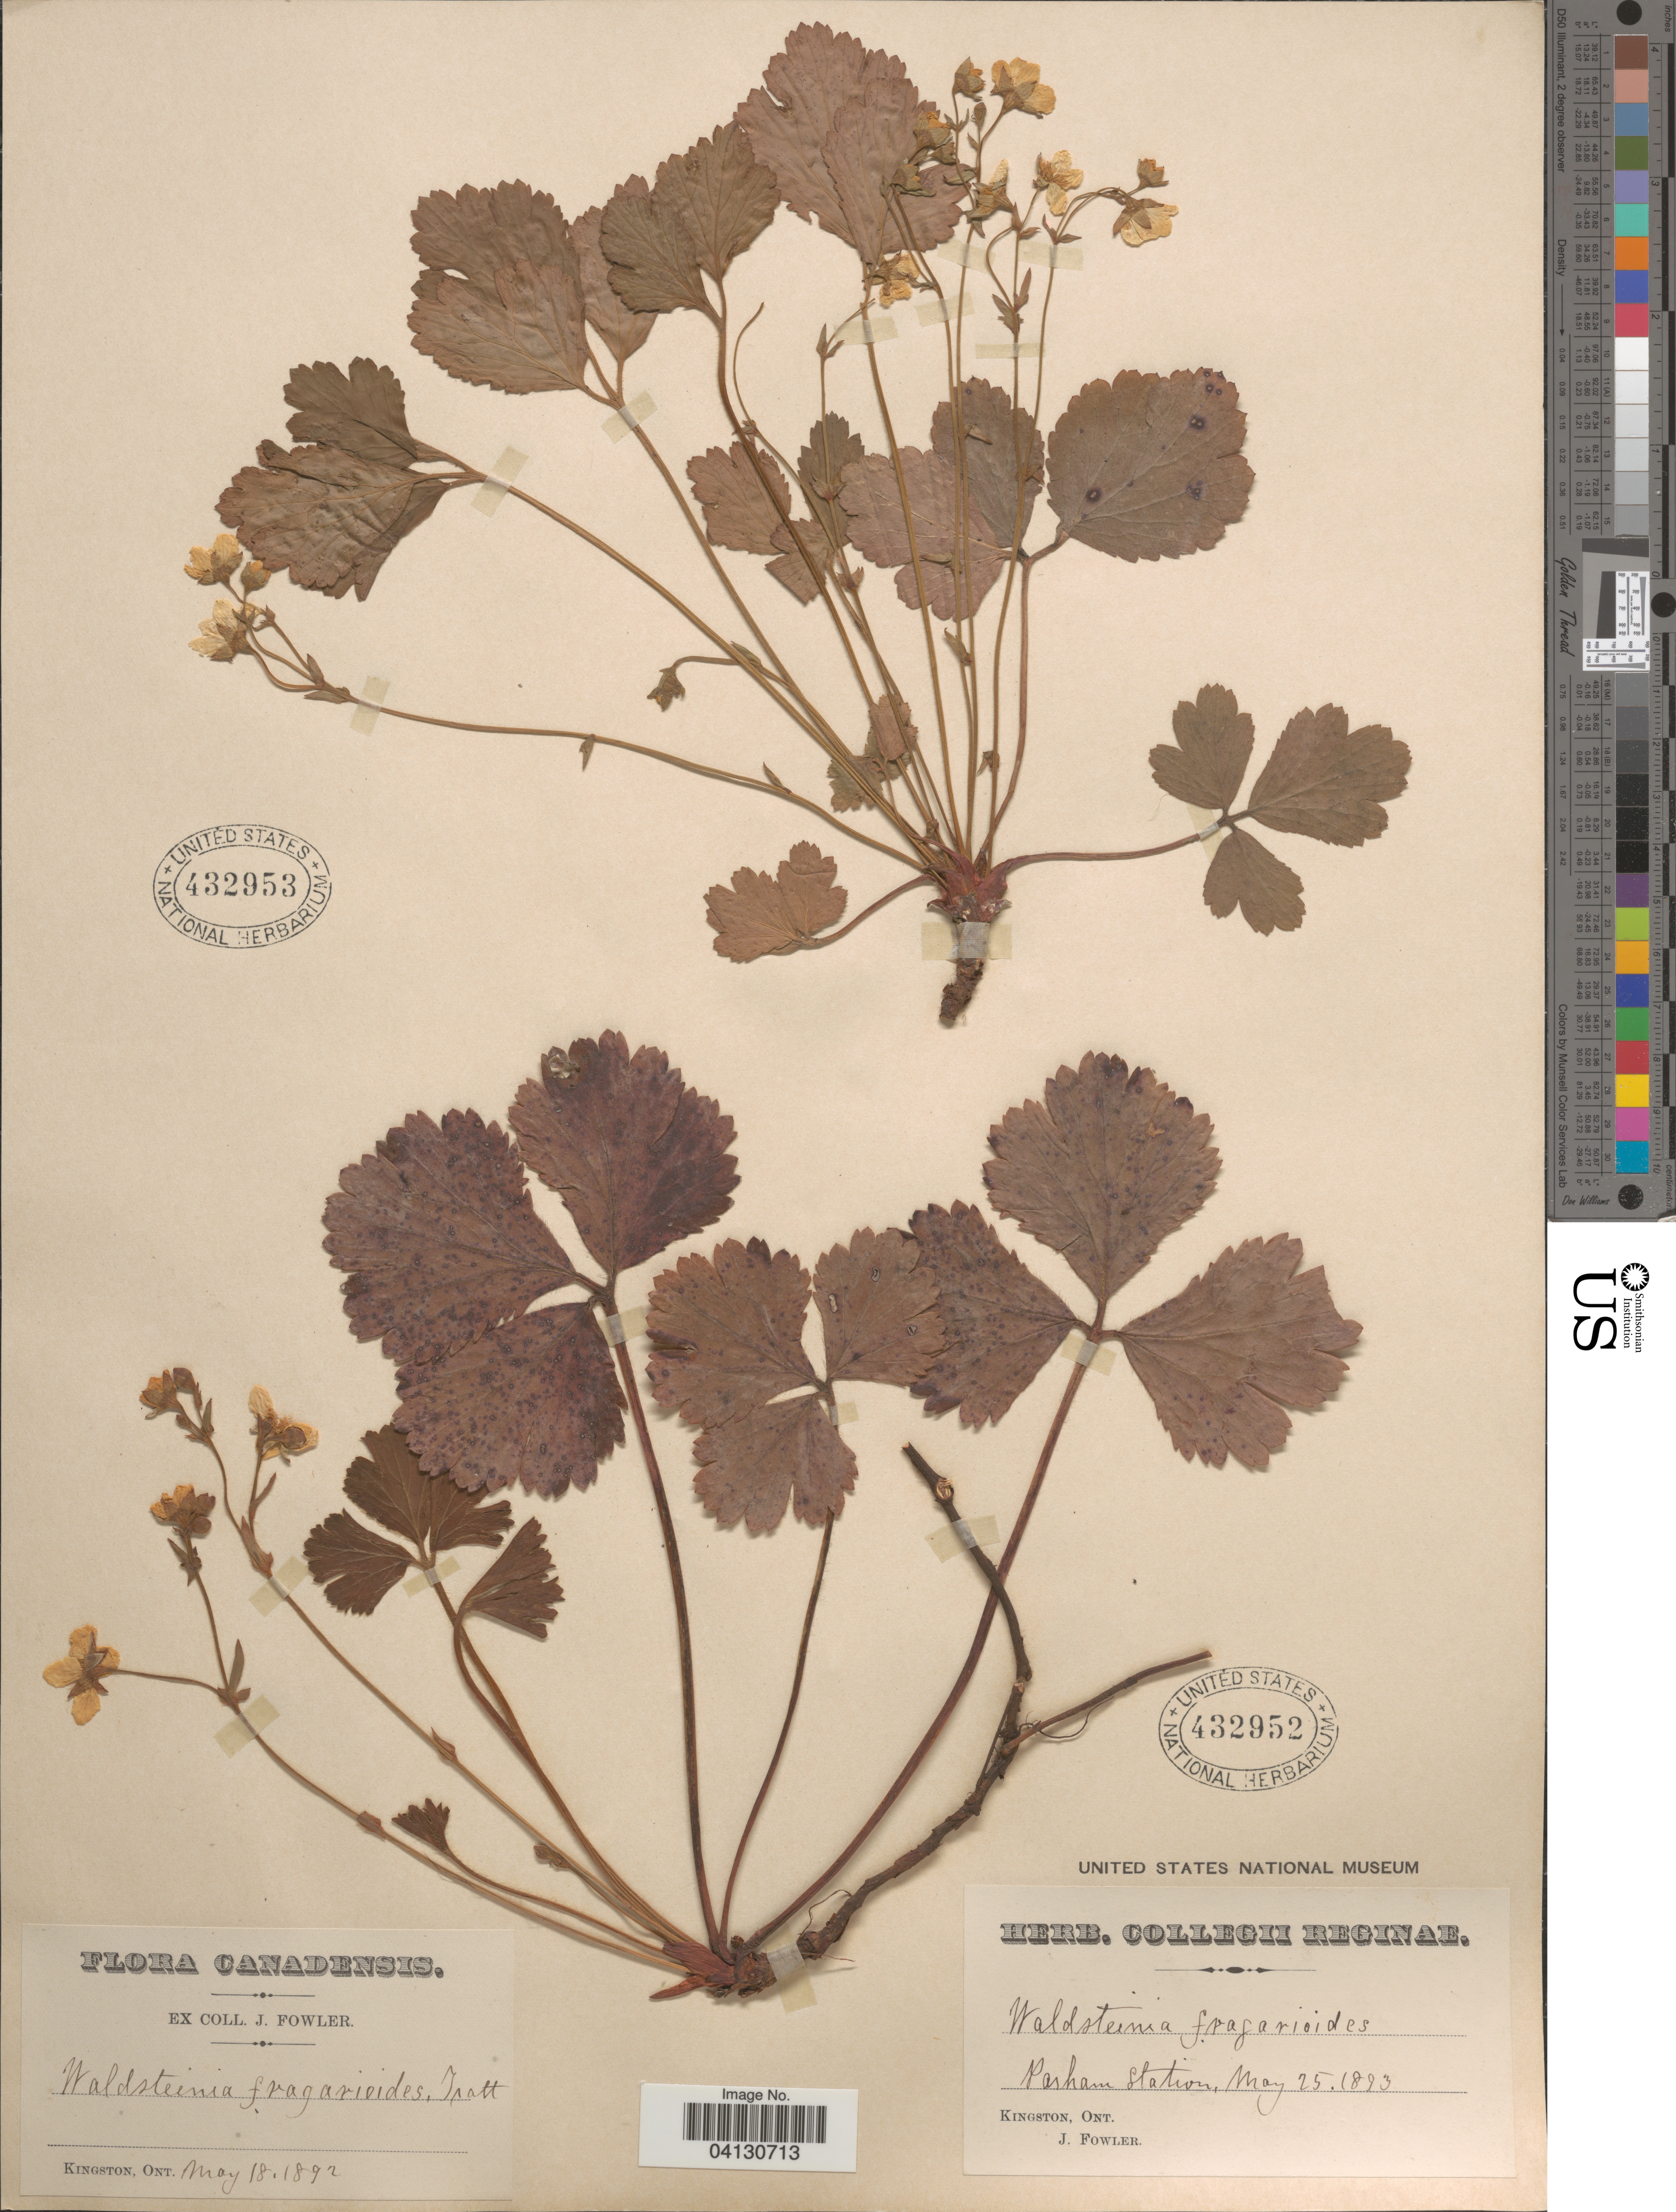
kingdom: Plantae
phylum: Tracheophyta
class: Magnoliopsida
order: Rosales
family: Rosaceae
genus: Waldsteinia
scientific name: Waldsteinia fragarioides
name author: (Michx.) Tratt.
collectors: J. Fowler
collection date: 1893-05-25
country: Canada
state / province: Ontario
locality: Parham Station. Kingston.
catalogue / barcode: US 432952-2